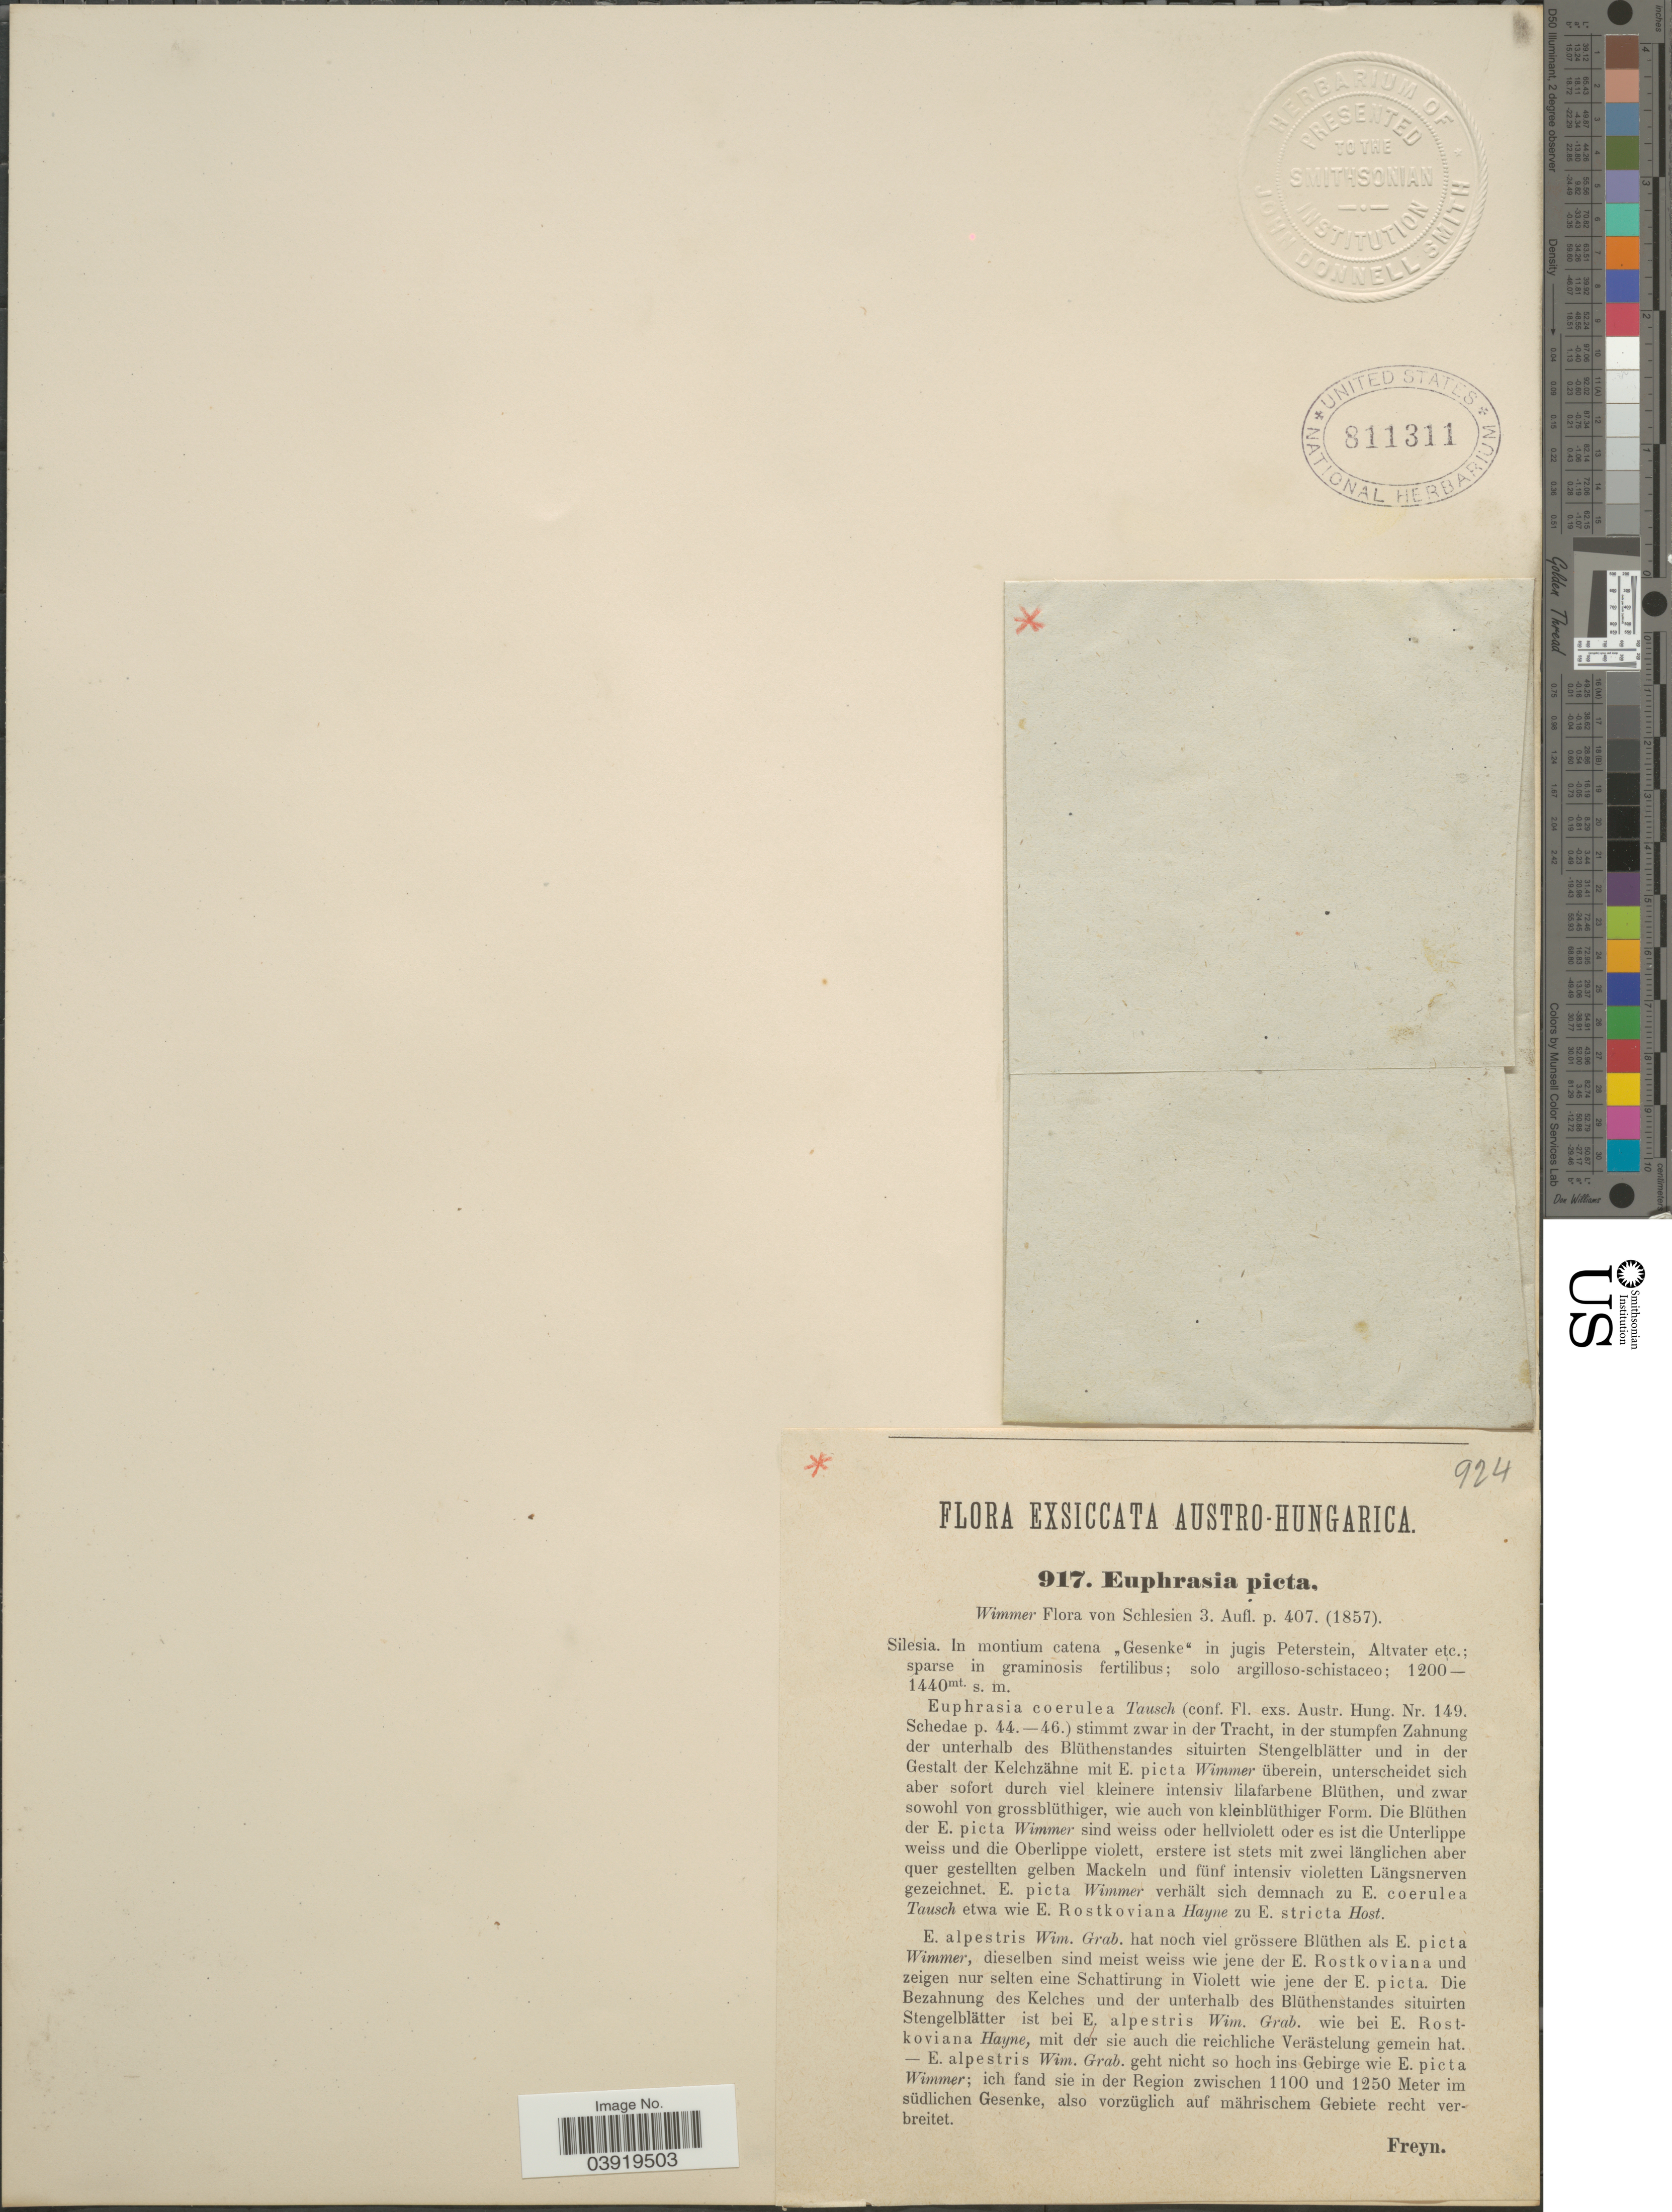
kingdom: Plantae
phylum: Tracheophyta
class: Magnoliopsida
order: Lamiales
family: Orobanchaceae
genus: Euphrasia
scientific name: Euphrasia picta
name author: Wimmer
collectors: J. Freyn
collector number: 917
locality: Austro-Hungarica. Silesia. In montium centra "Gesenke" in jugis Peterstein, Altvater etz.; sparse in graminosis fertilibus; solo argilloso-schistaceo.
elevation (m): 1200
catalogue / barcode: US 811311